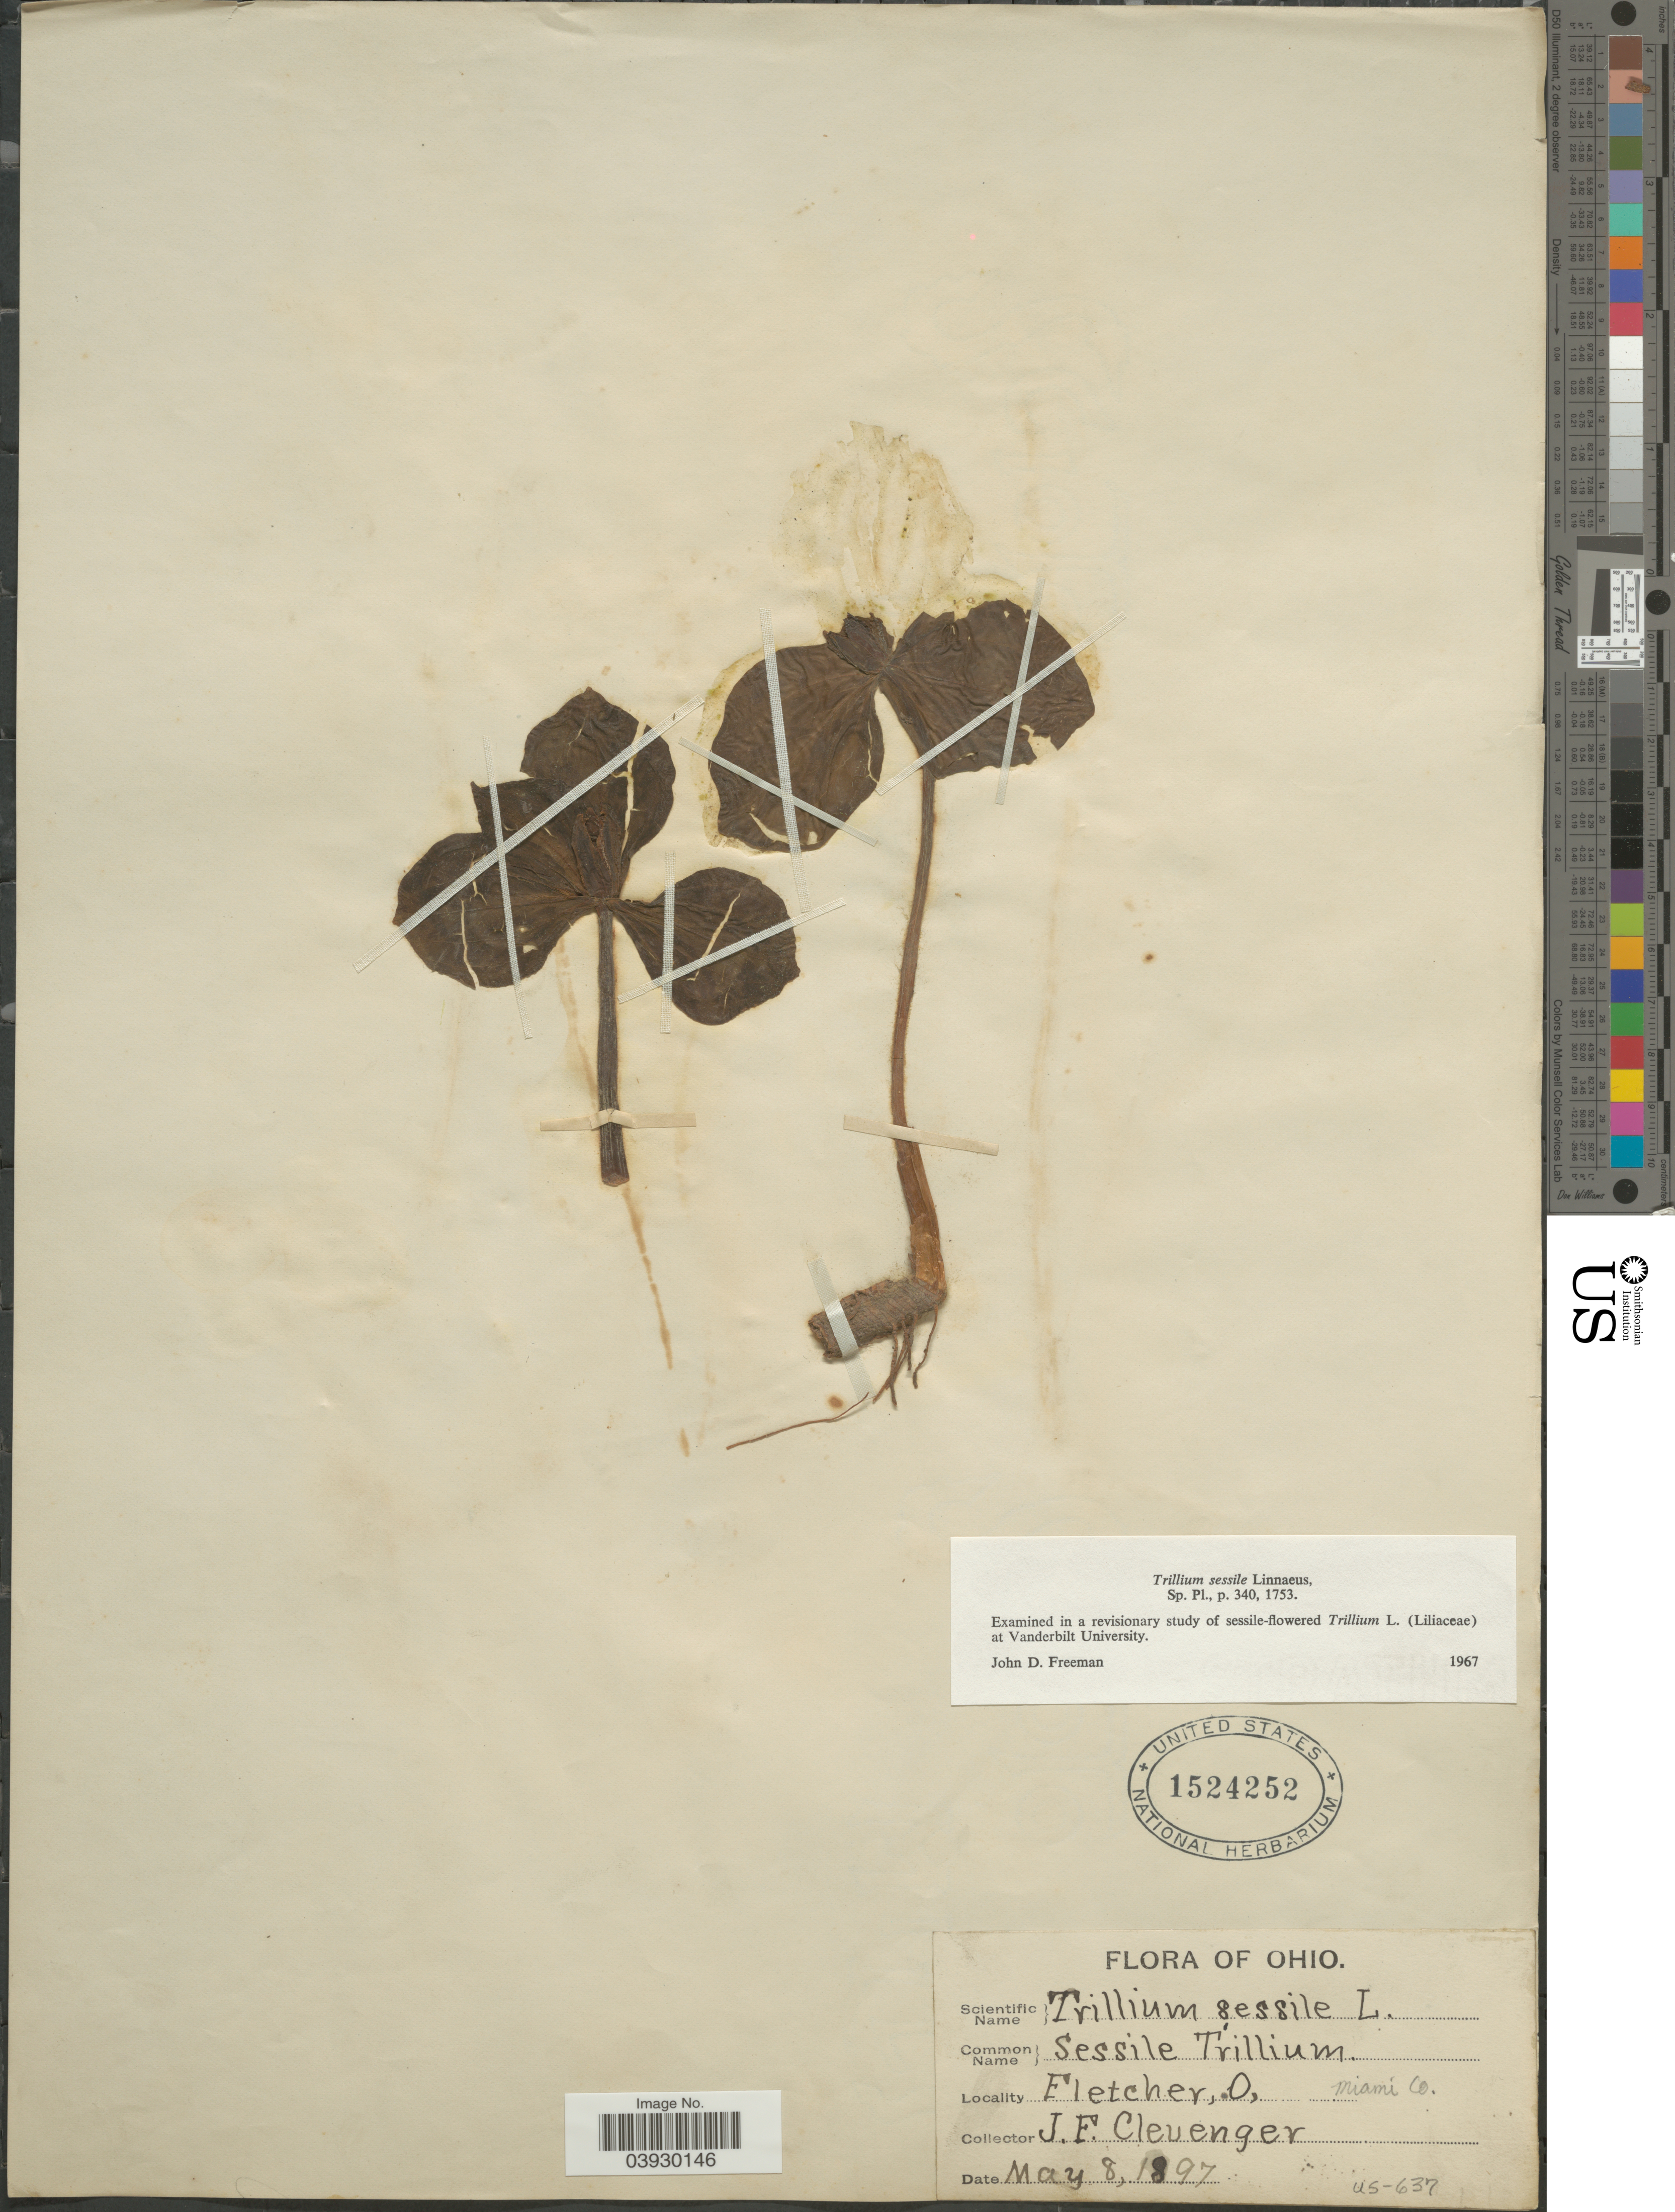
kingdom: Plantae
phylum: Tracheophyta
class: Liliopsida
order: Liliales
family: Melanthiaceae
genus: Trillium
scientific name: Trillium sessile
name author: L.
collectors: J. F. Clevenger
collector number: US-637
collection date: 1897-05-08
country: United States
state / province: Ohio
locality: Fletcher, Miami Co.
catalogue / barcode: US 1524252